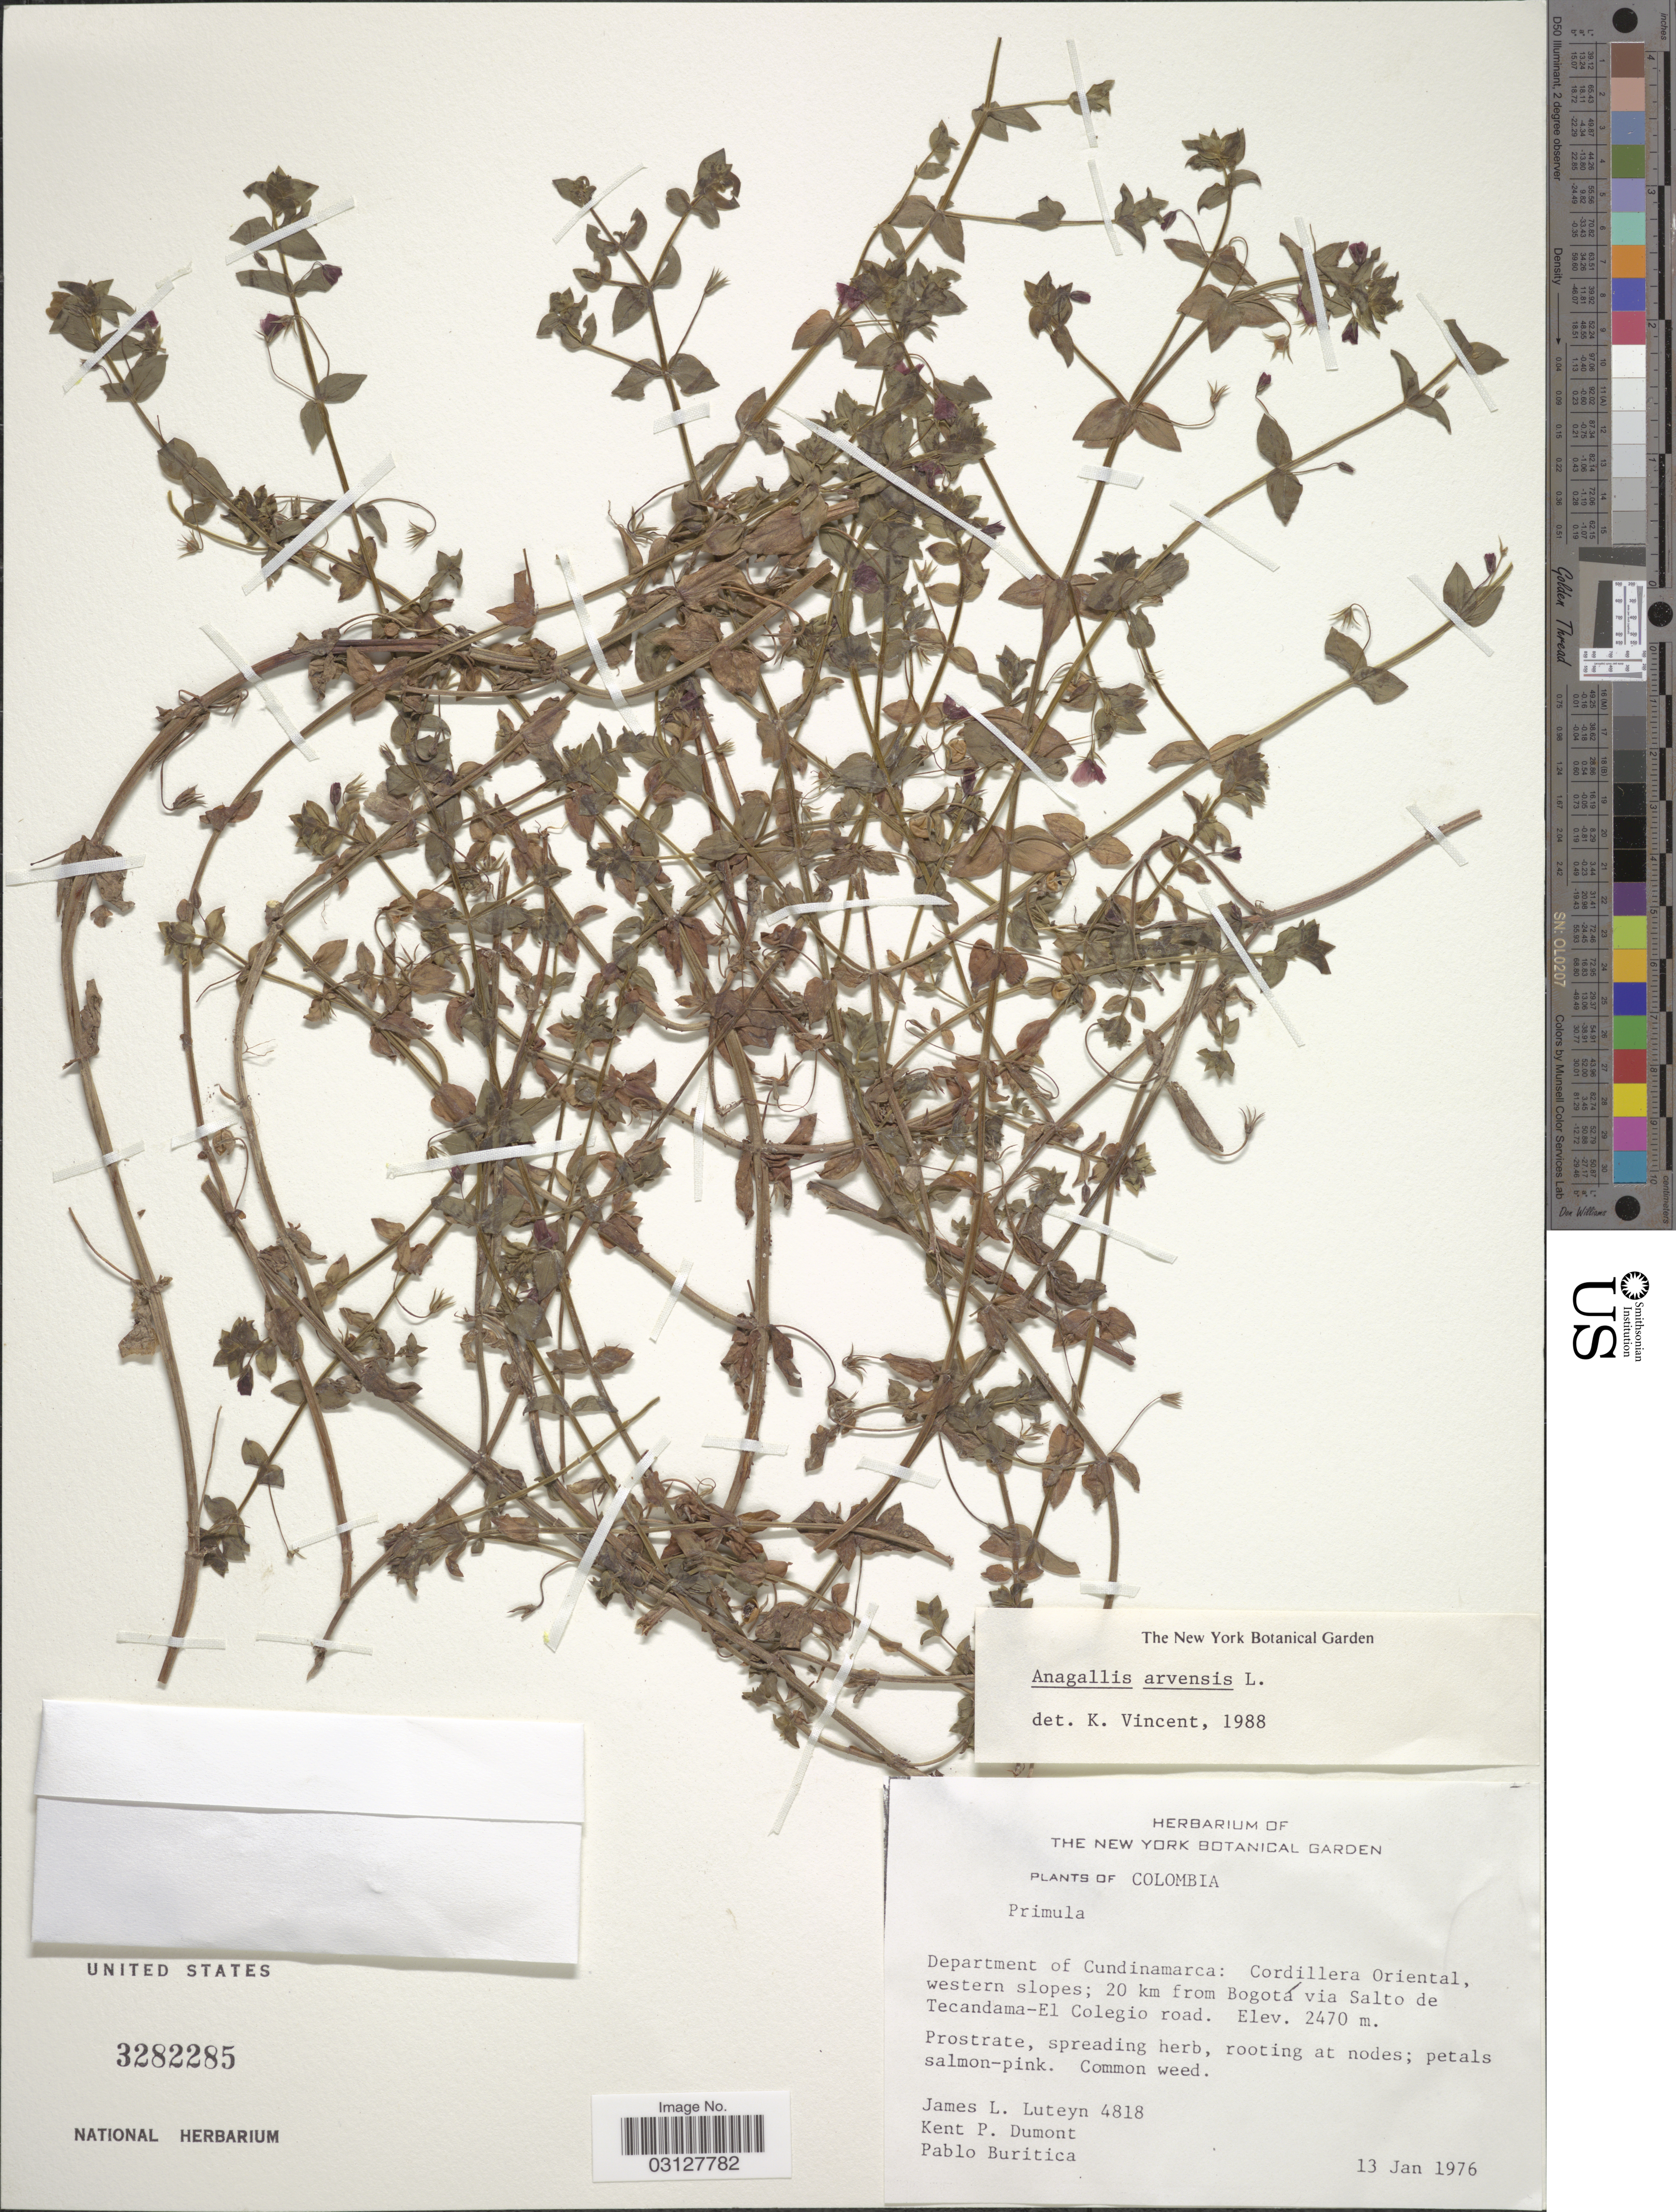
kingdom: Plantae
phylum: Tracheophyta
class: Magnoliopsida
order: Ericales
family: Primulaceae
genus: Anagallis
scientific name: Anagallis arvensis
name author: L.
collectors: J. Luteyn, K. P. Dumont & P. Buritica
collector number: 4818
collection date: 1976-01-13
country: Colombia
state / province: Cundinamarca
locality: Department of Cundinamarca: Cordillera Oriental, western slopes; 20 km from Bogotá via Salto de Tecandama-El Colegio road.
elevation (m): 2470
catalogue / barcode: US 3282285